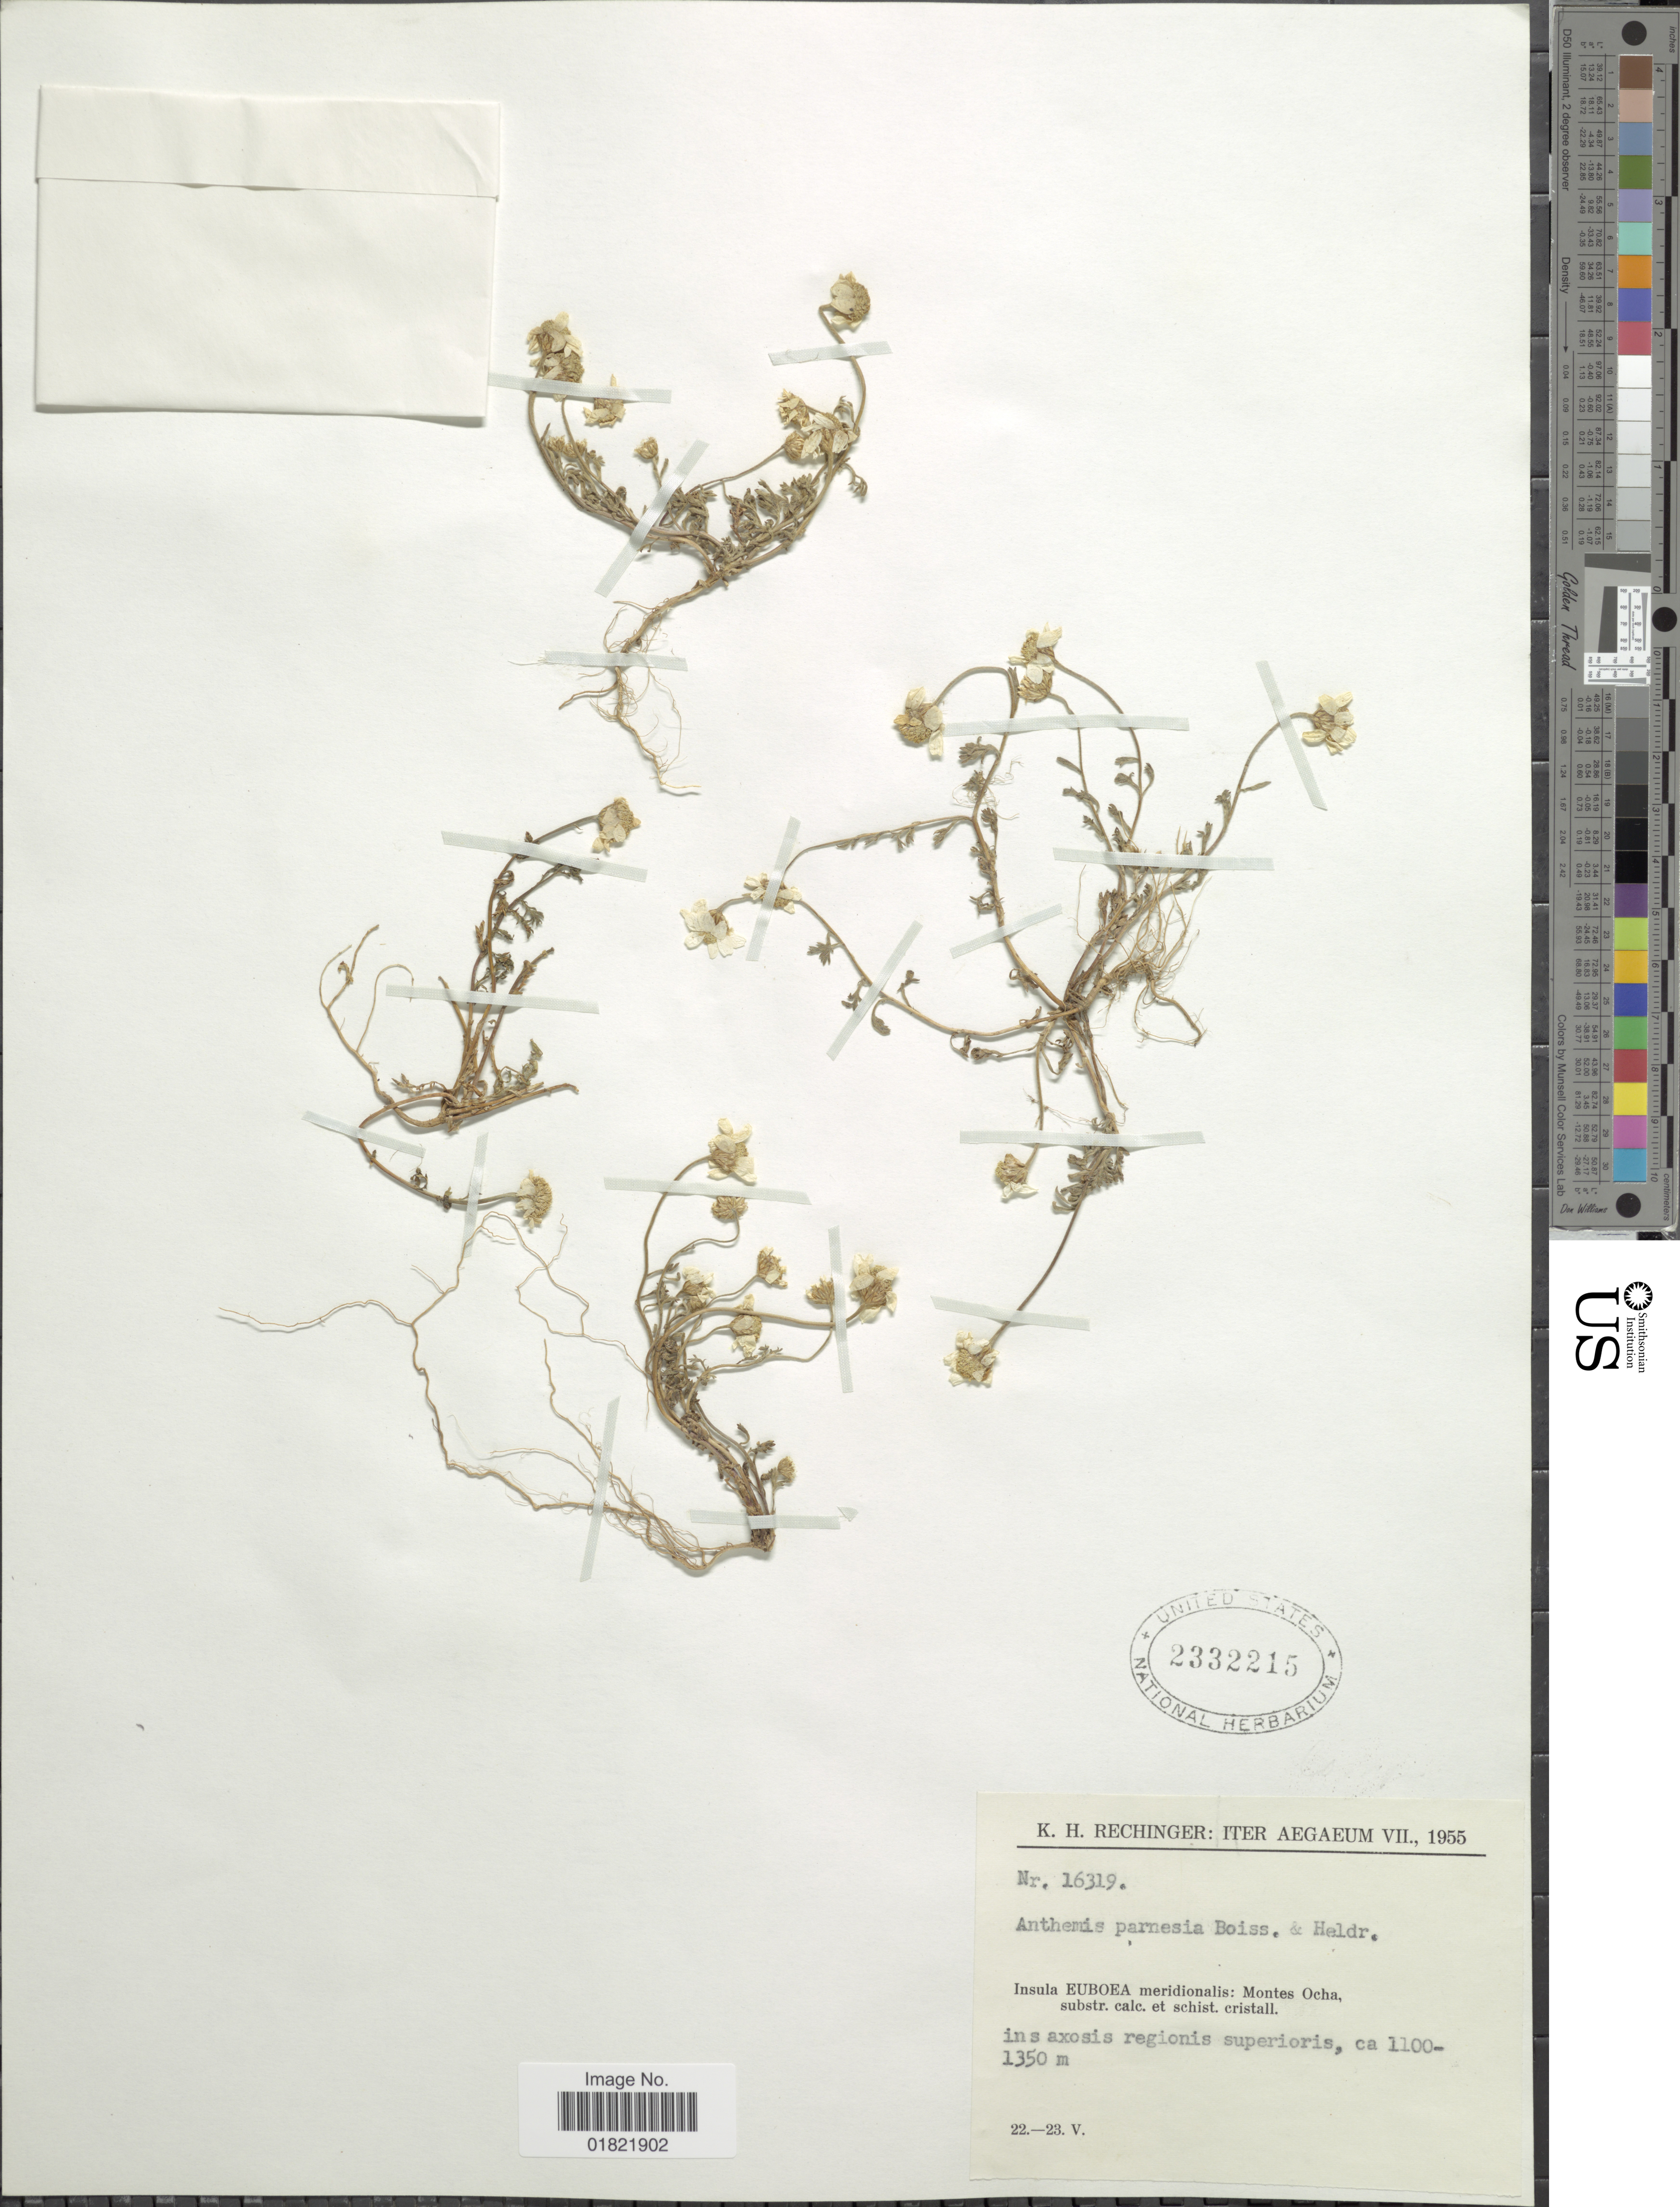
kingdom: Plantae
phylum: Tracheophyta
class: Magnoliopsida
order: Asterales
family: Asteraceae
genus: Anthemis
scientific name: Anthemis parnassica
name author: Boiss. & Heldr.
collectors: K. H. Rechinger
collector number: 16319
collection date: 1955-05-22/1955-05-23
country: Greece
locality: Insula Euboea meridionalis: Montes Ocha, substr. calc. et schist. cristall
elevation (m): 1100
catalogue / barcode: US 2332215